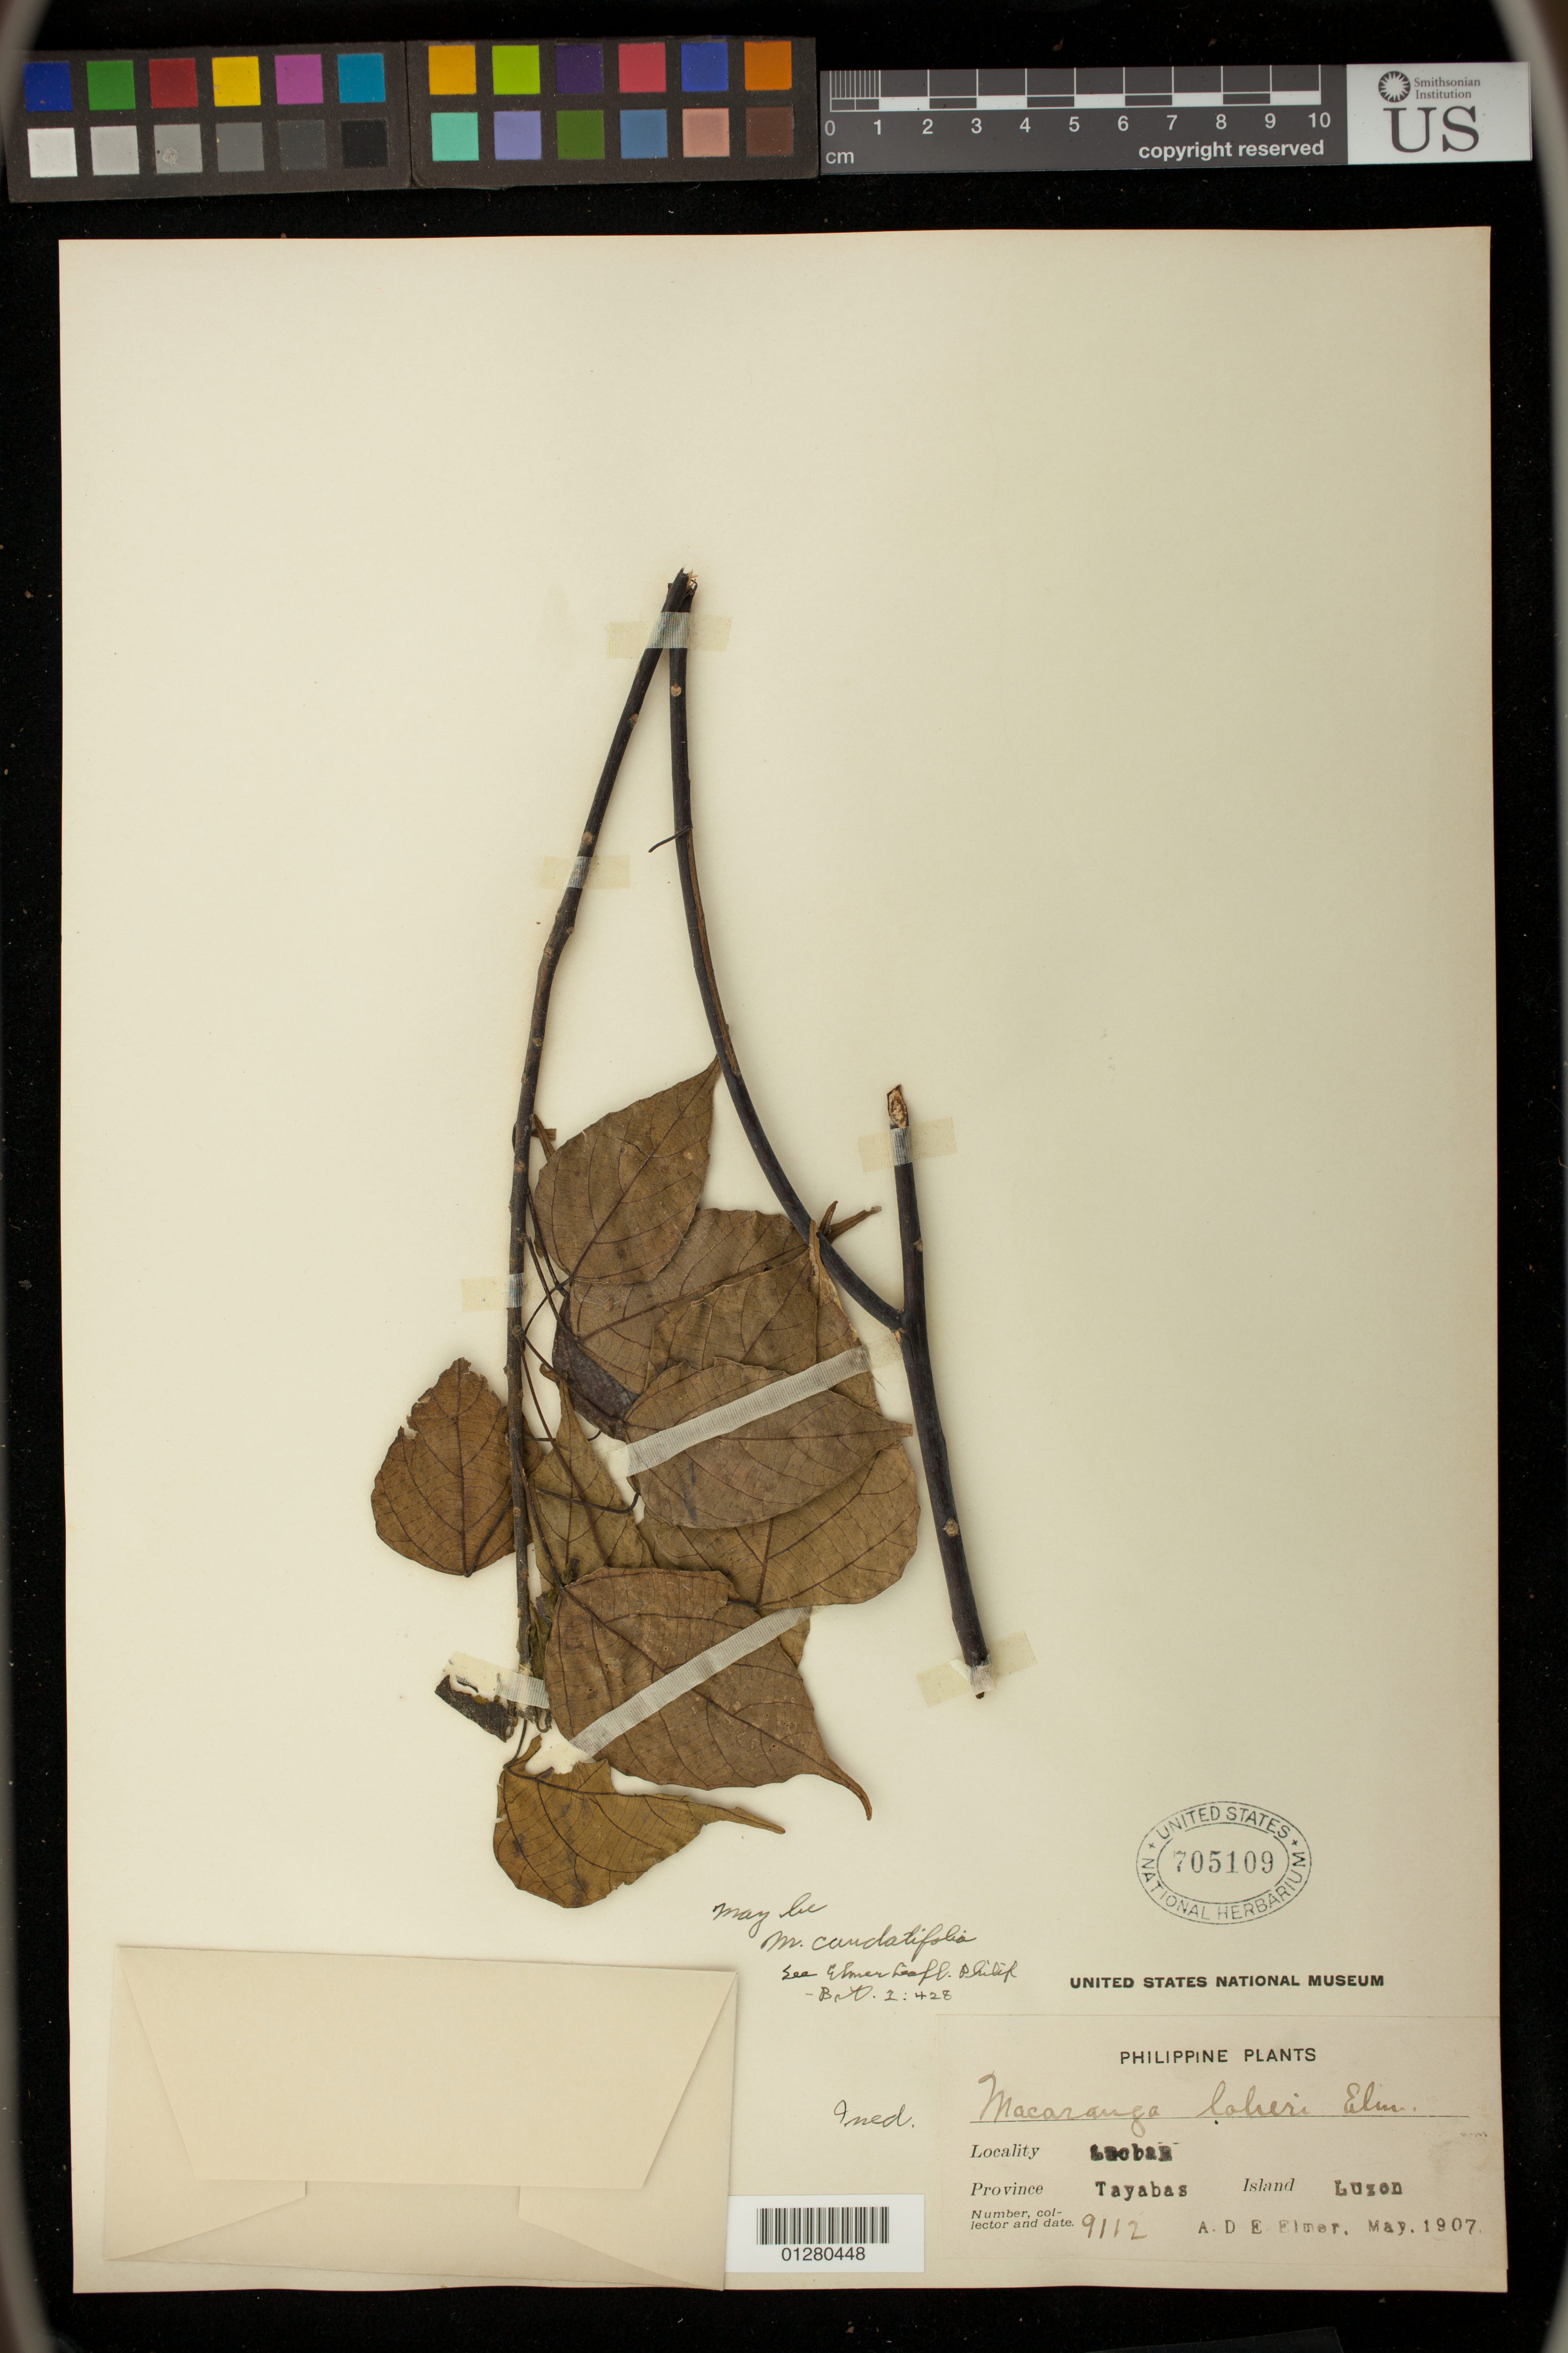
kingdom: Plantae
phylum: Tracheophyta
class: Magnoliopsida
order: Malpighiales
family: Euphorbiaceae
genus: Macaranga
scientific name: Macaranga cumingii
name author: Müll. Arg.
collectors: A. D. E. Elmer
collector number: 9112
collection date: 1907-05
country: Philippines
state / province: Calabarzon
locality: Tayabas, Leobaz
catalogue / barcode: US 705109